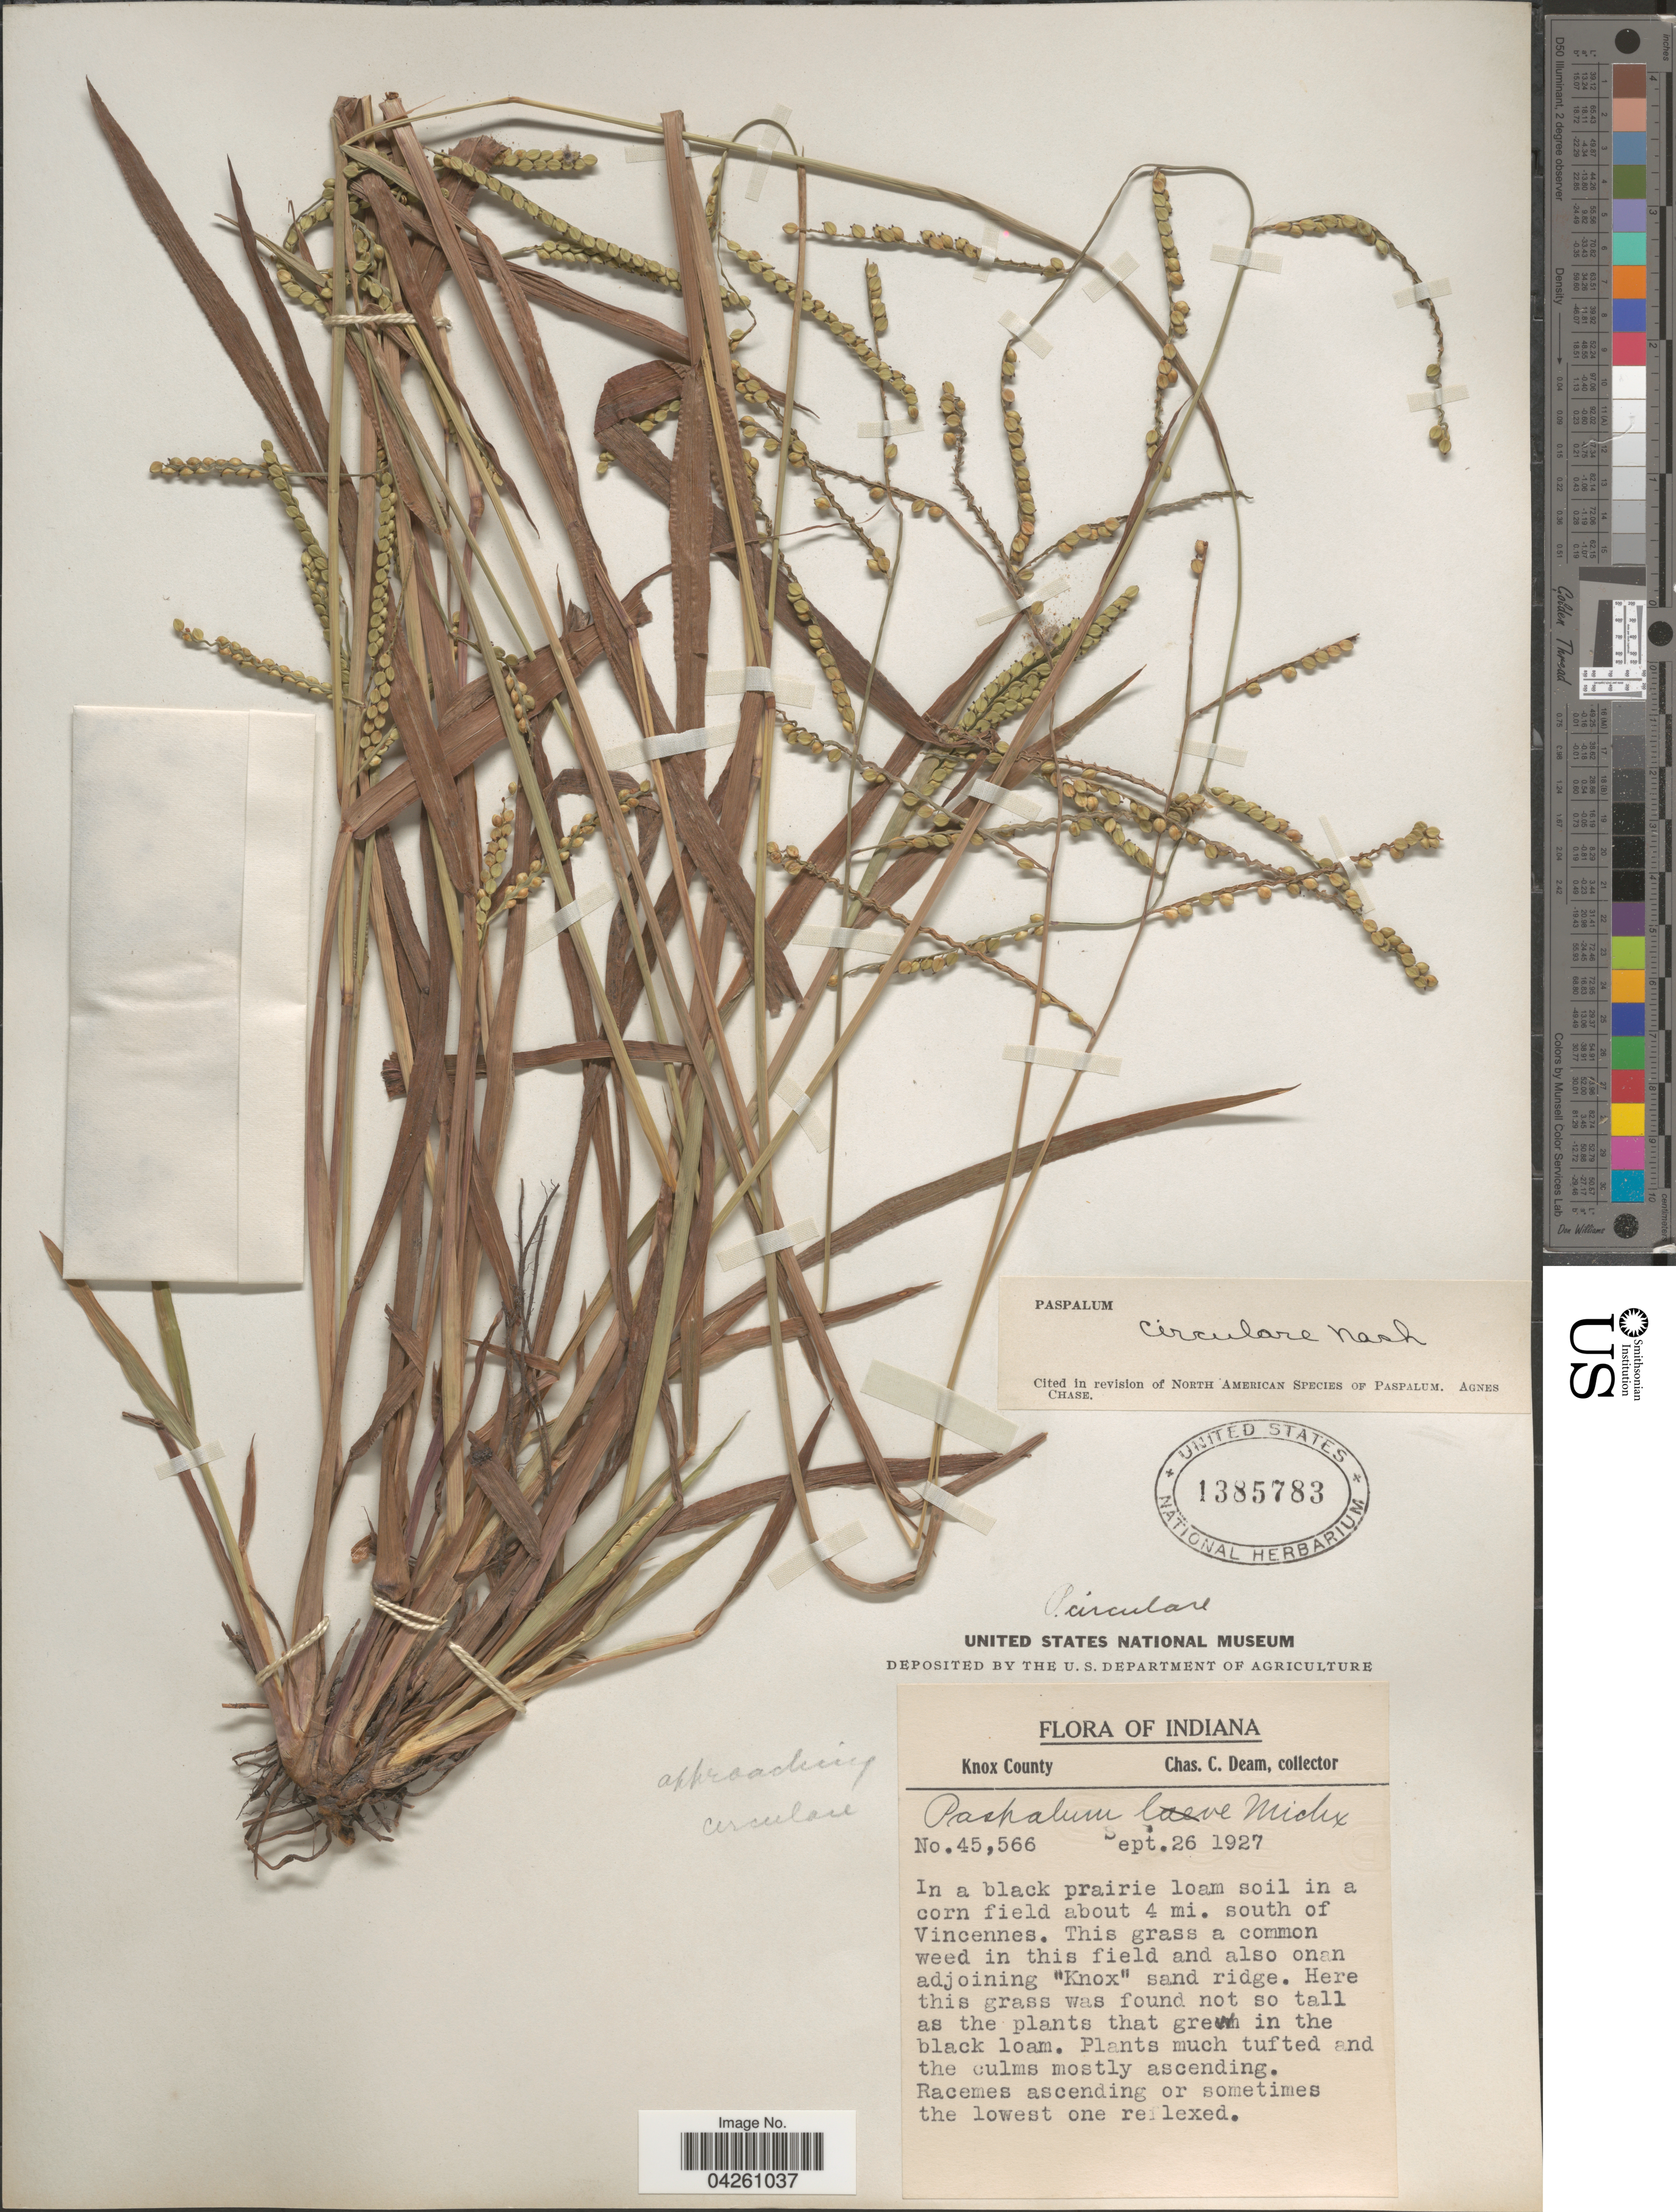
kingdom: Plantae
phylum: Tracheophyta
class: Liliopsida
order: Poales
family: Poaceae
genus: Paspalum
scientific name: Paspalum circulare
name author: Nash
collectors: C. C. Deam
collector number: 45566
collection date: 1927-09-26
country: United States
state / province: Indiana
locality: Knox County. In a black prairie loam soil in a corn field about 4 mi. south of Vincennes.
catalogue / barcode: US 1385783